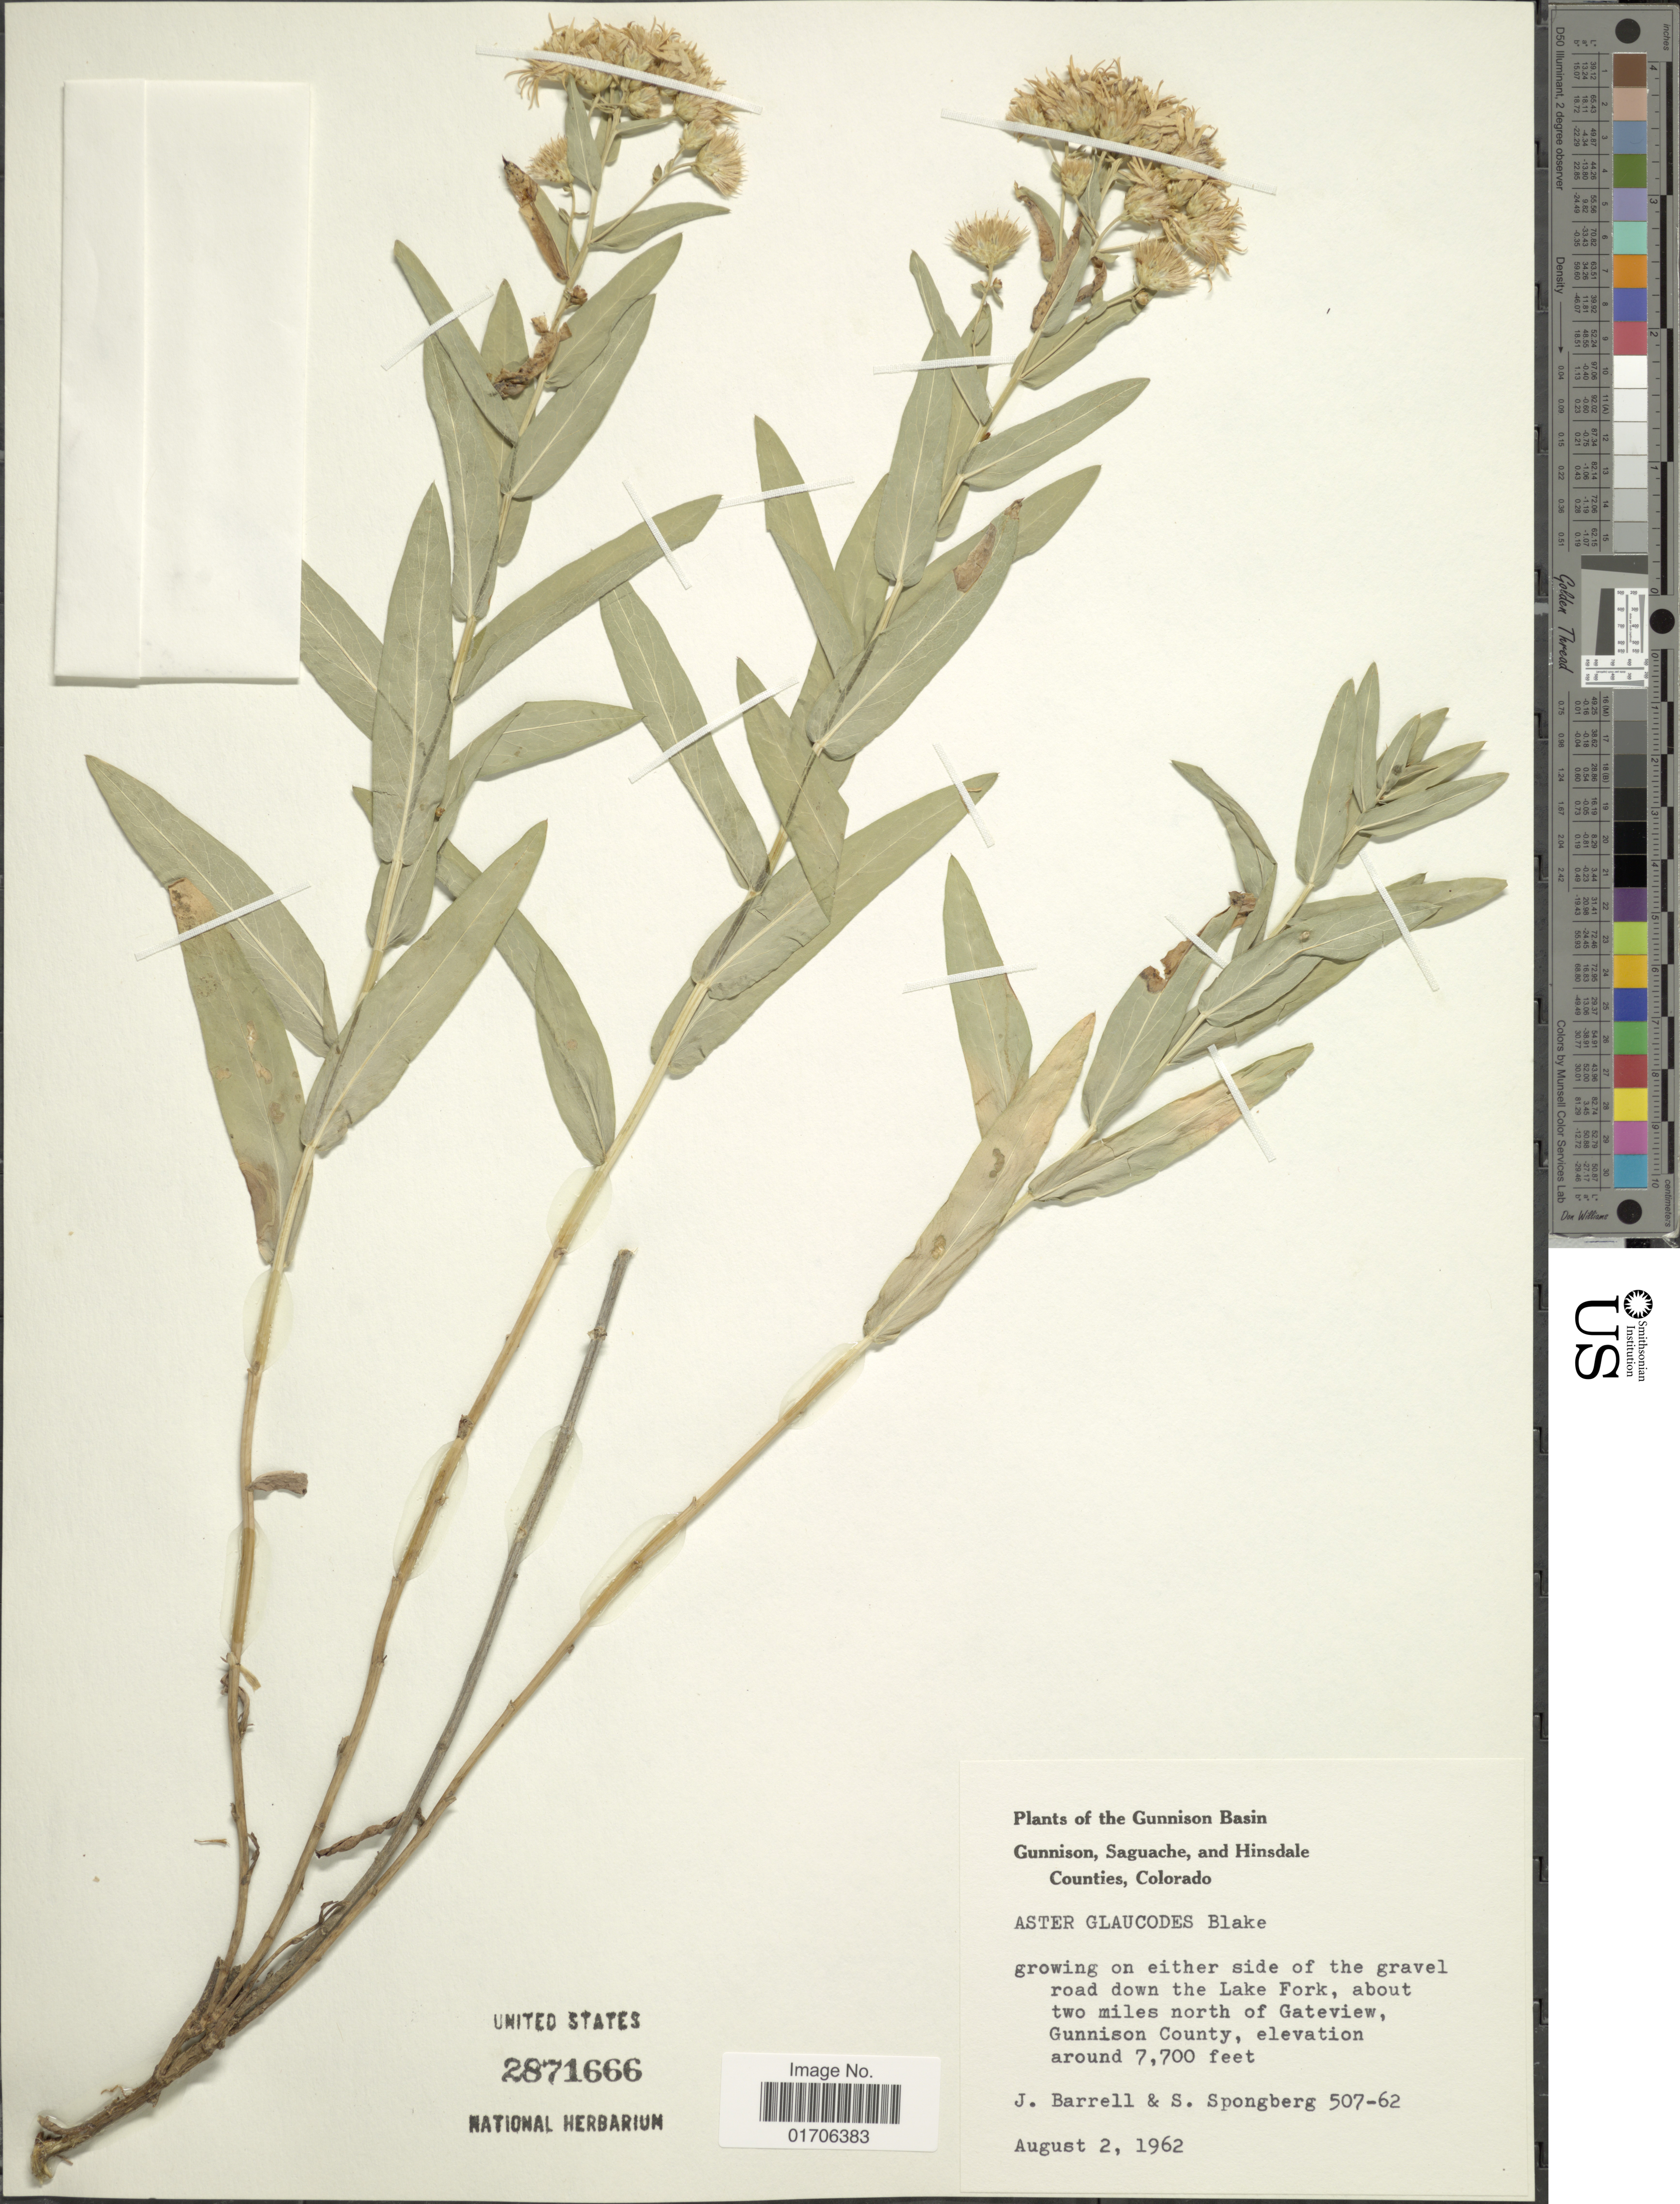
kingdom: Plantae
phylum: Tracheophyta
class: Magnoliopsida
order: Asterales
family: Asteraceae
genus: Eurybia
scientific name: Eurybia glauca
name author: (Nutt.) G.L. Nesom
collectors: J. Barrell & S. A.Spongberg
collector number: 507-62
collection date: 1962-08-02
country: United States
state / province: Colorado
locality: Gunnison Basin. Gunnison, Saguache, and Hinsdale Counties, Colorado. Growing on either side of the gravel road down the Lake Fork, about two miles north of Gateview, Gunnison County.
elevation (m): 2347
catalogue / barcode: US 2871666